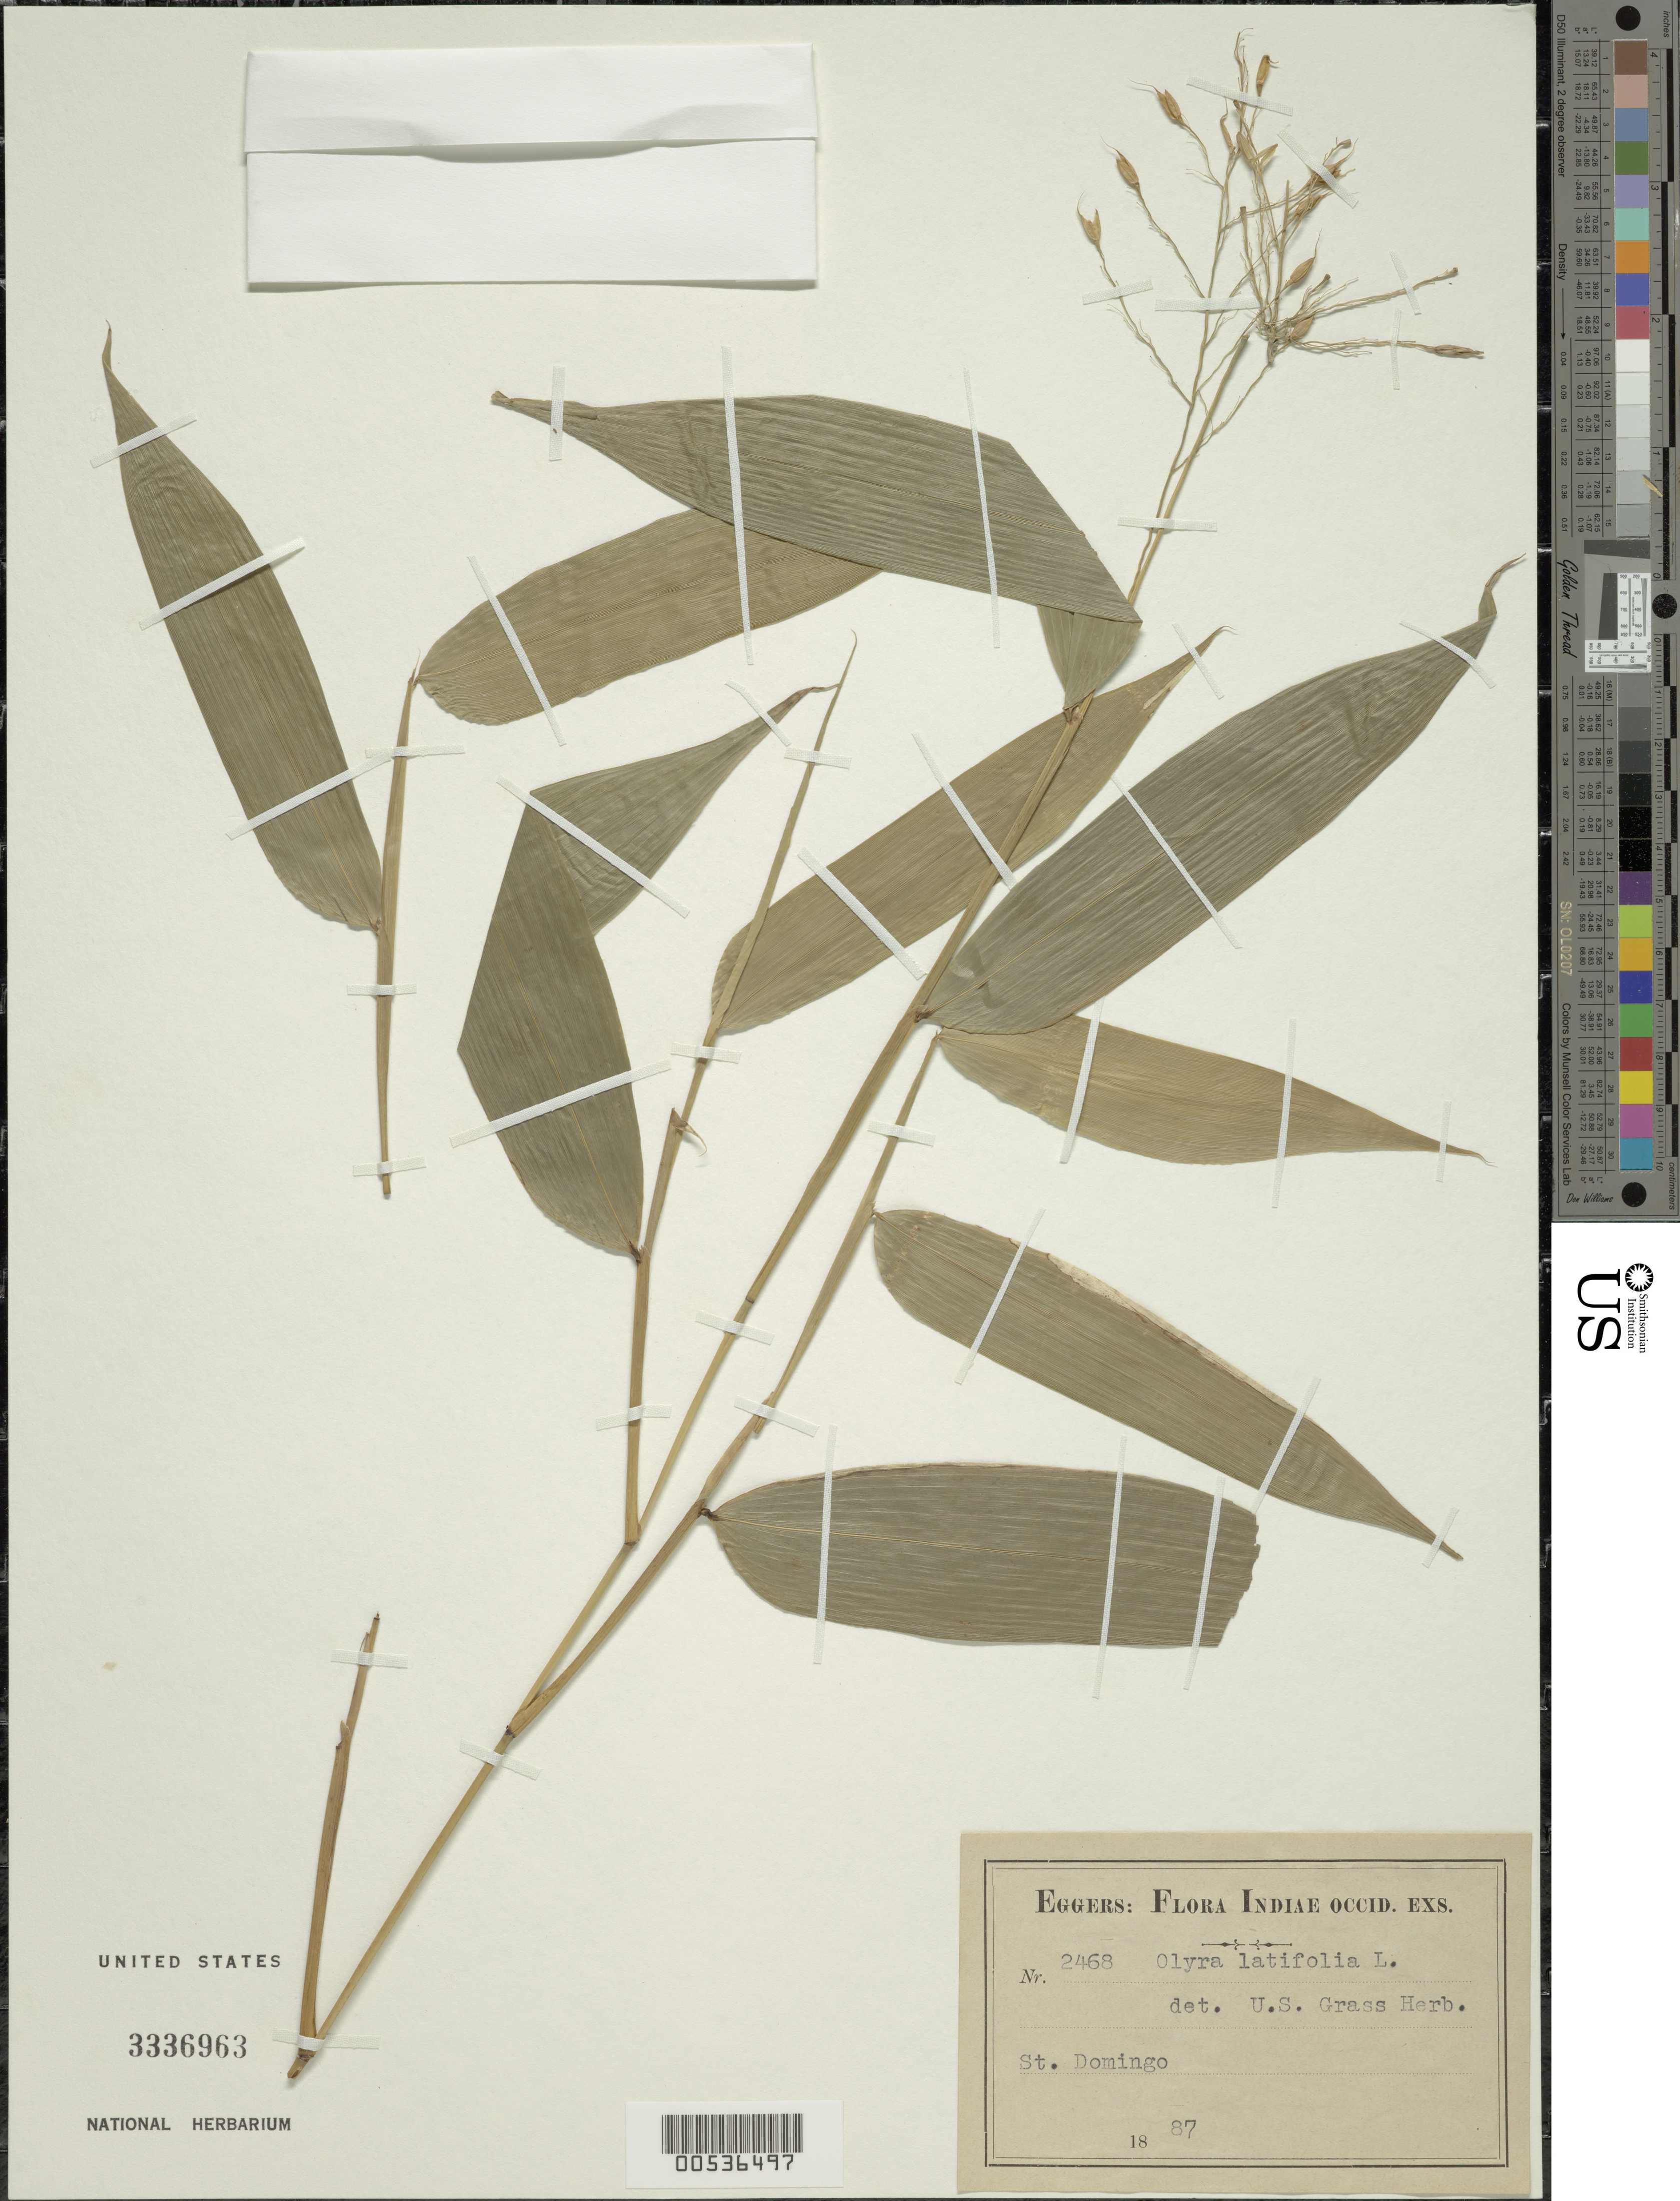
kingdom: Plantae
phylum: Tracheophyta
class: Liliopsida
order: Poales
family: Poaceae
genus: Olyra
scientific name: Olyra latifolia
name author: L.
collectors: H. F. A. von Eggers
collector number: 2468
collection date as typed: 1887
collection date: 1887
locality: St. Domingo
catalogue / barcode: US 3336963